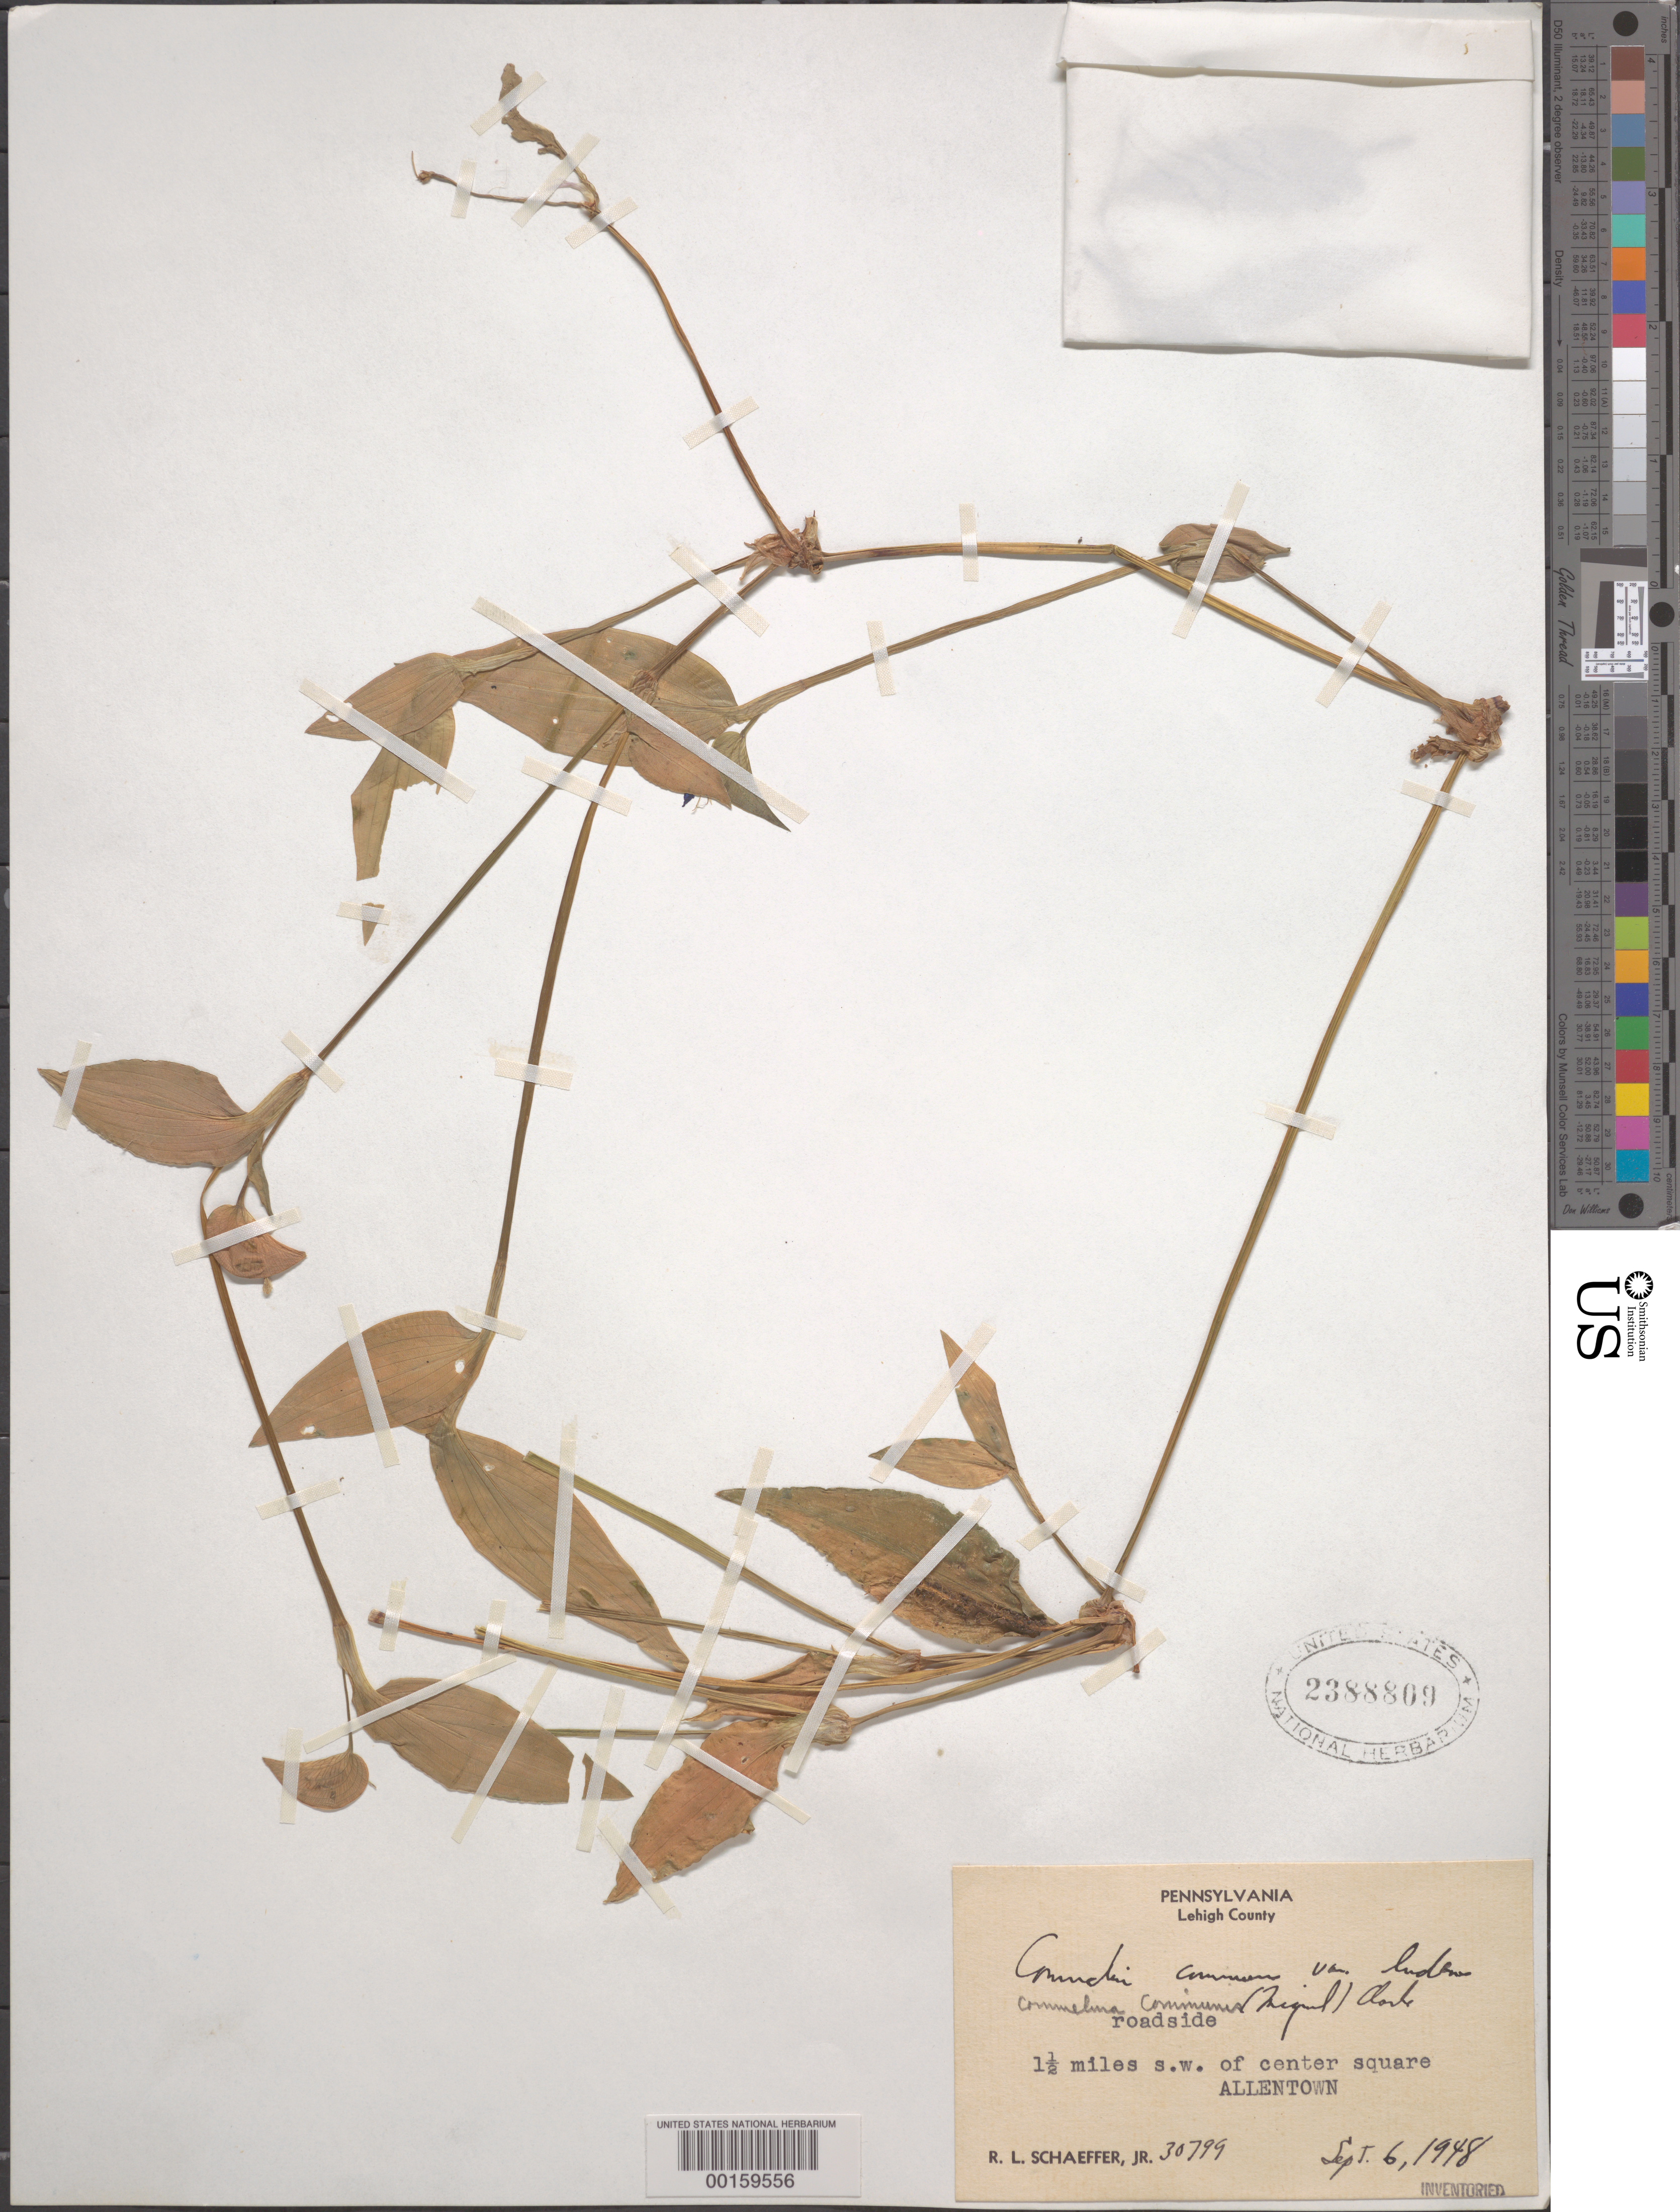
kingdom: Plantae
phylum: Tracheophyta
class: Liliopsida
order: Commelinales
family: Commelinaceae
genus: Commelina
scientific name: Commelina communis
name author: L.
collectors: R. Schaeffer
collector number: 30799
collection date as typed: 06 Sep 1948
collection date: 1948-09-06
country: United States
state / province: Pennsylvania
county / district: Lehigh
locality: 1.5 mi sw of center square, allentown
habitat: Roadside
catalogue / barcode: US 2388809